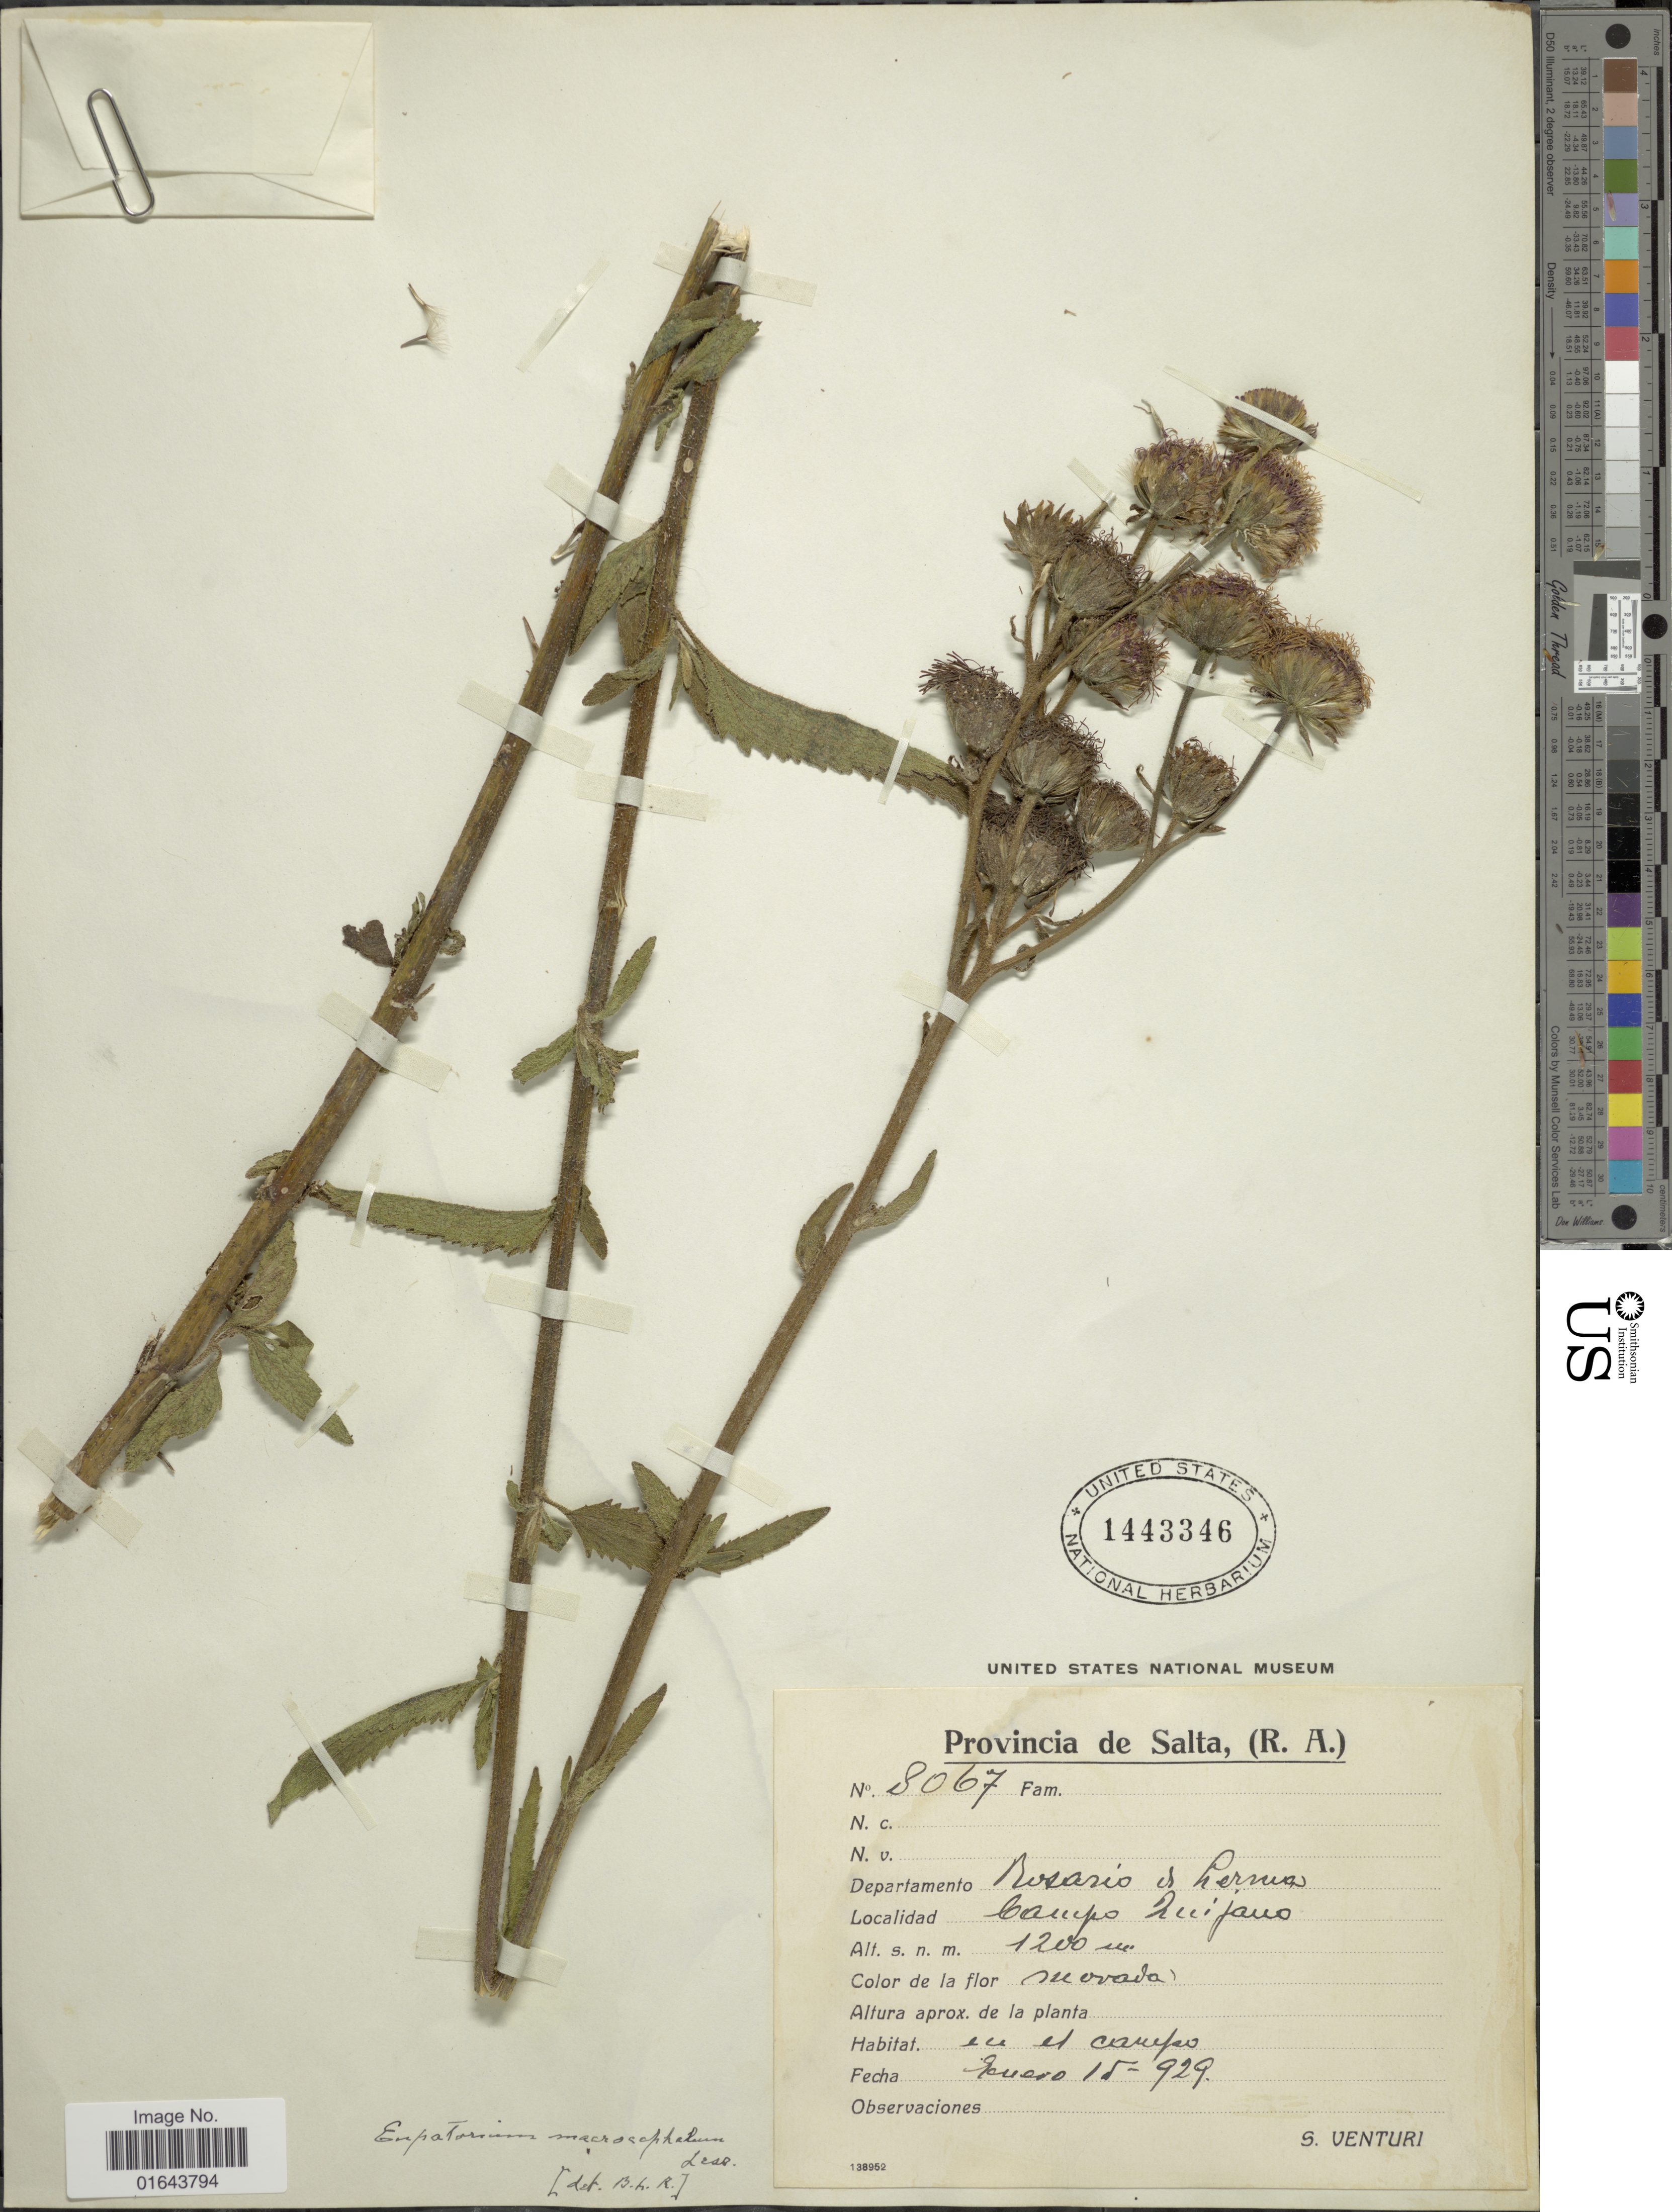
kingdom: Plantae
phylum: Tracheophyta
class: Magnoliopsida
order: Asterales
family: Asteraceae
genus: Campuloclinium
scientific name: Campuloclinium macrocephalum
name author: (Less.) DC.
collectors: S. Venturi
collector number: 8067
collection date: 1929-01-15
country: Argentina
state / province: Salta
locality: Provincia de Salta, (R.A.). Departamento Rosario es herma, Campo Quijano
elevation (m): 1200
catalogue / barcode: US 1443346